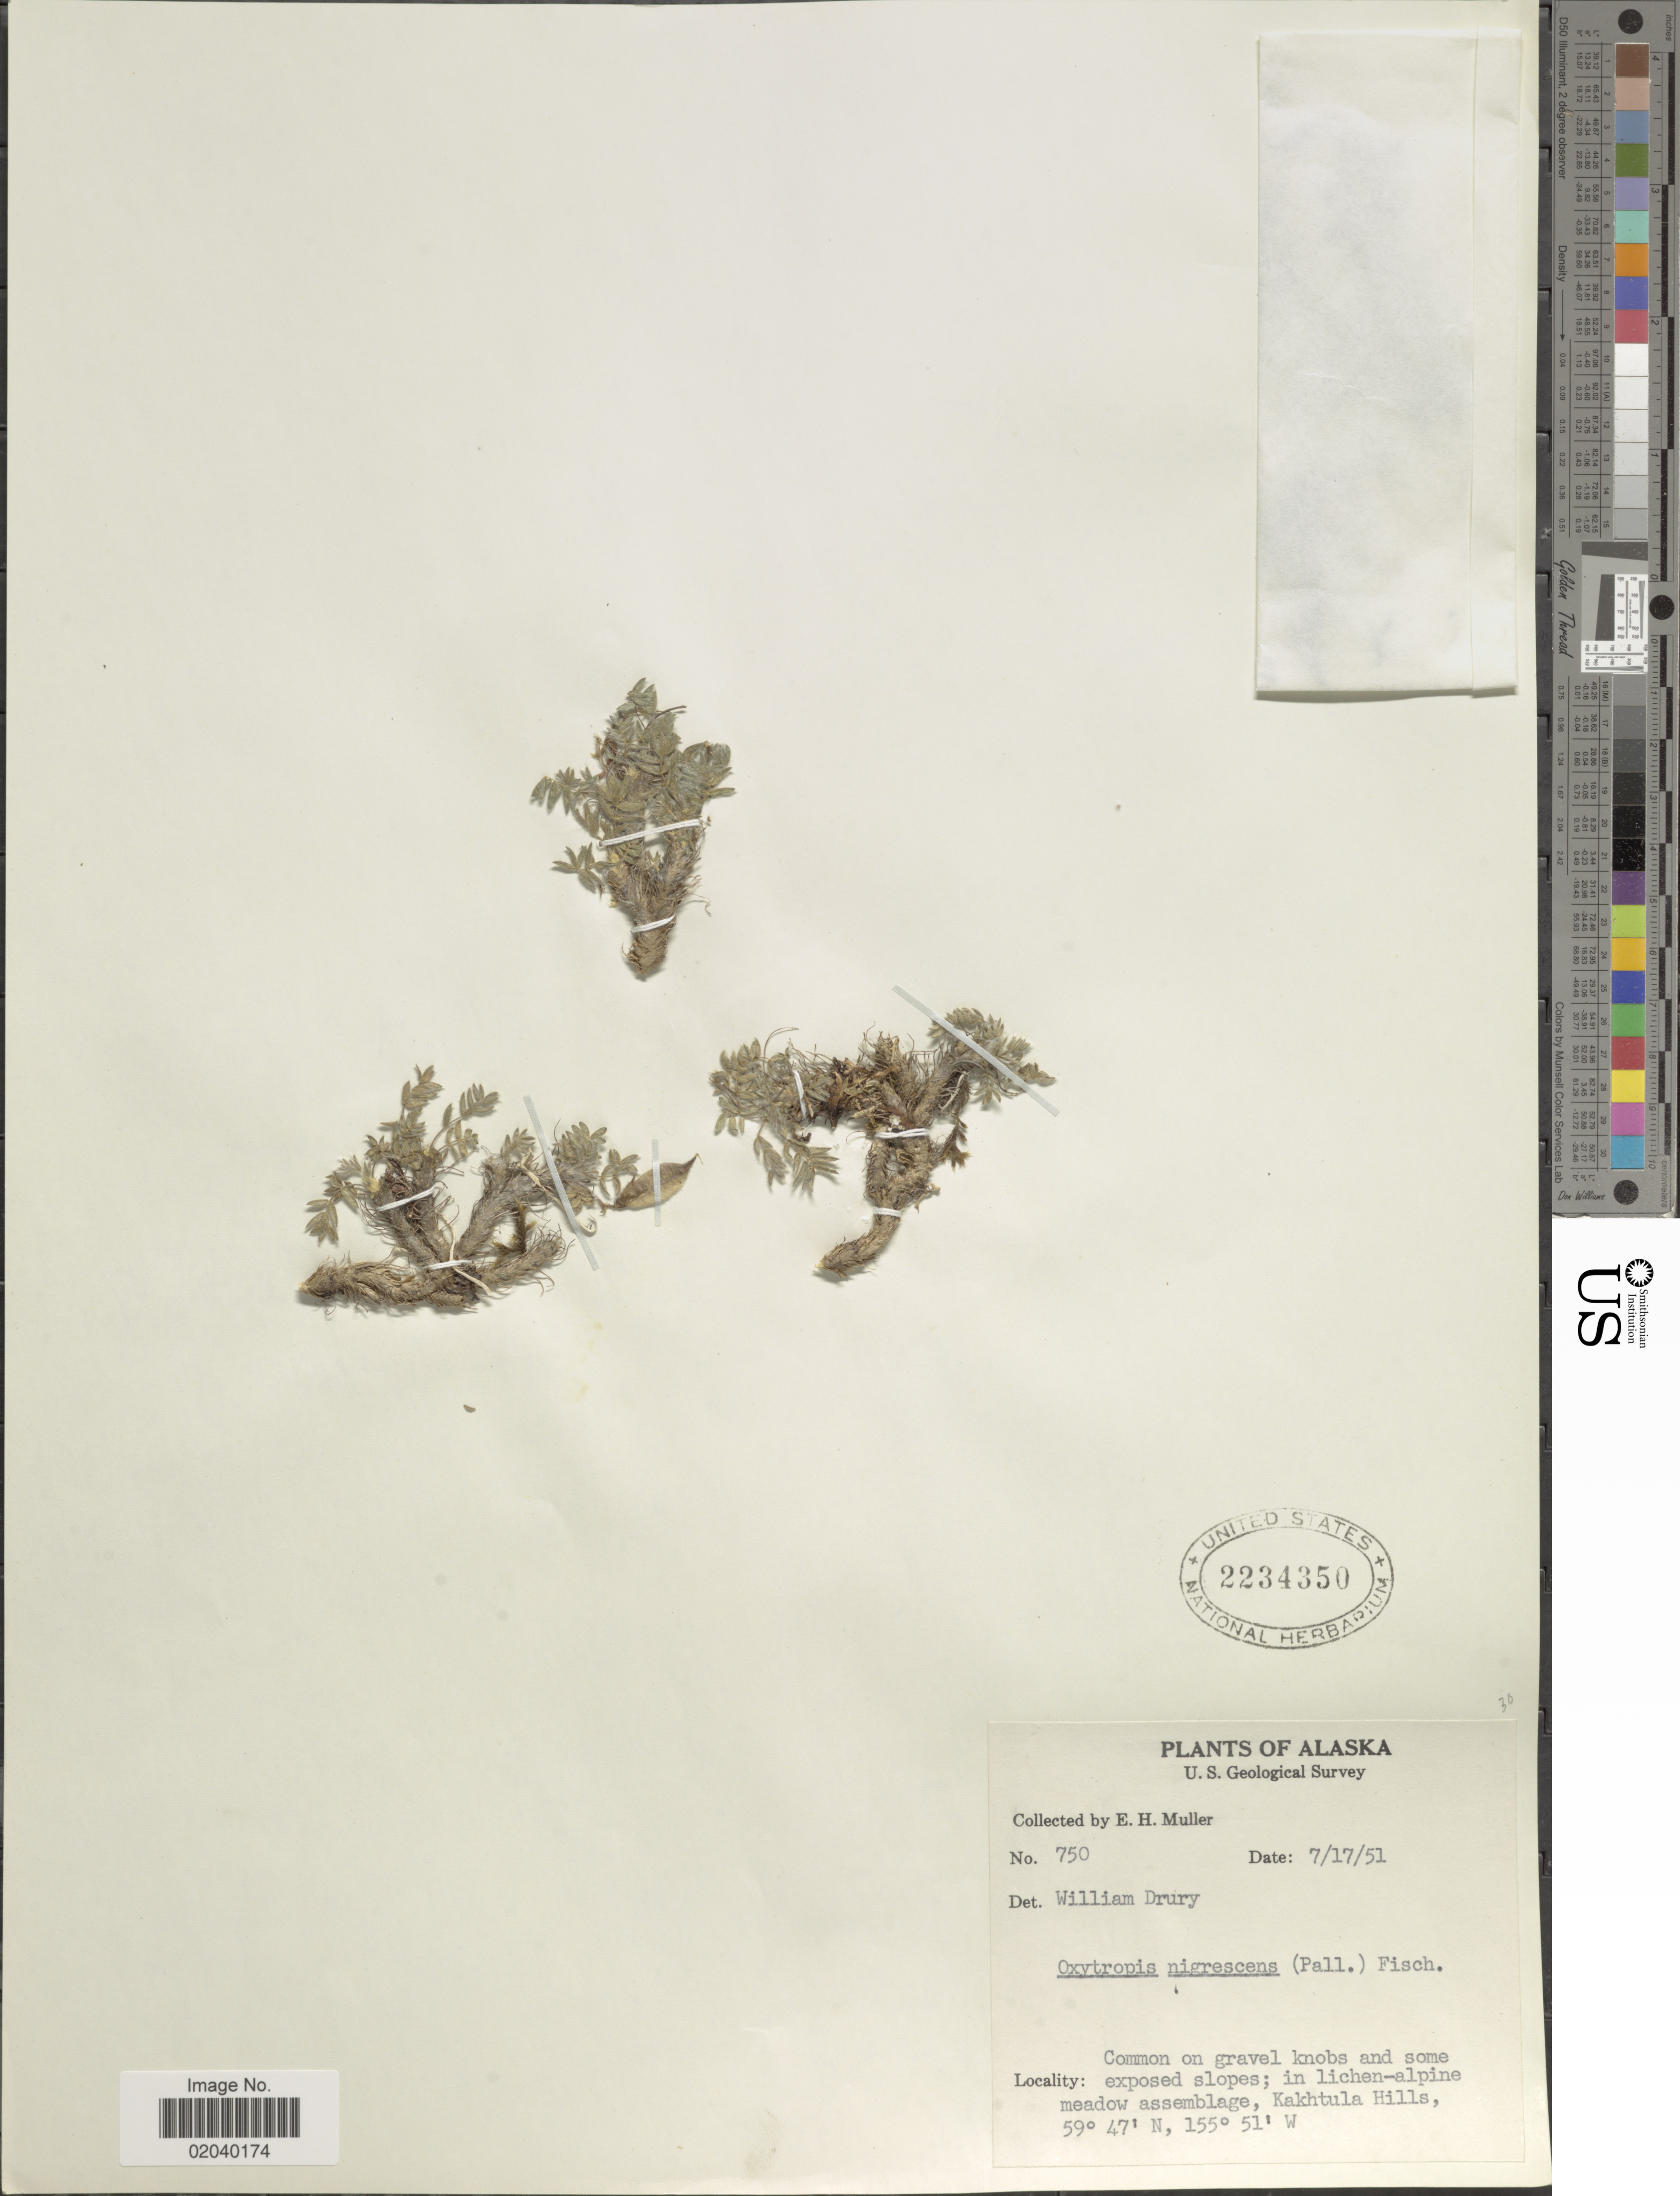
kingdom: Plantae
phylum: Tracheophyta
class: Magnoliopsida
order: Fabales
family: Fabaceae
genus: Oxytropis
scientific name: Oxytropis nigrescens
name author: (Pall.) Fisch. ex DC.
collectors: E. H. Muller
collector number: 750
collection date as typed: Transcribed d/m/y: 17/7/51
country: United States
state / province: Alaska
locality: Common on gravel knobs and some exposed slopes; in lichen-alpine meadow assemblage, Kakhtula Hills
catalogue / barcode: US 2234350